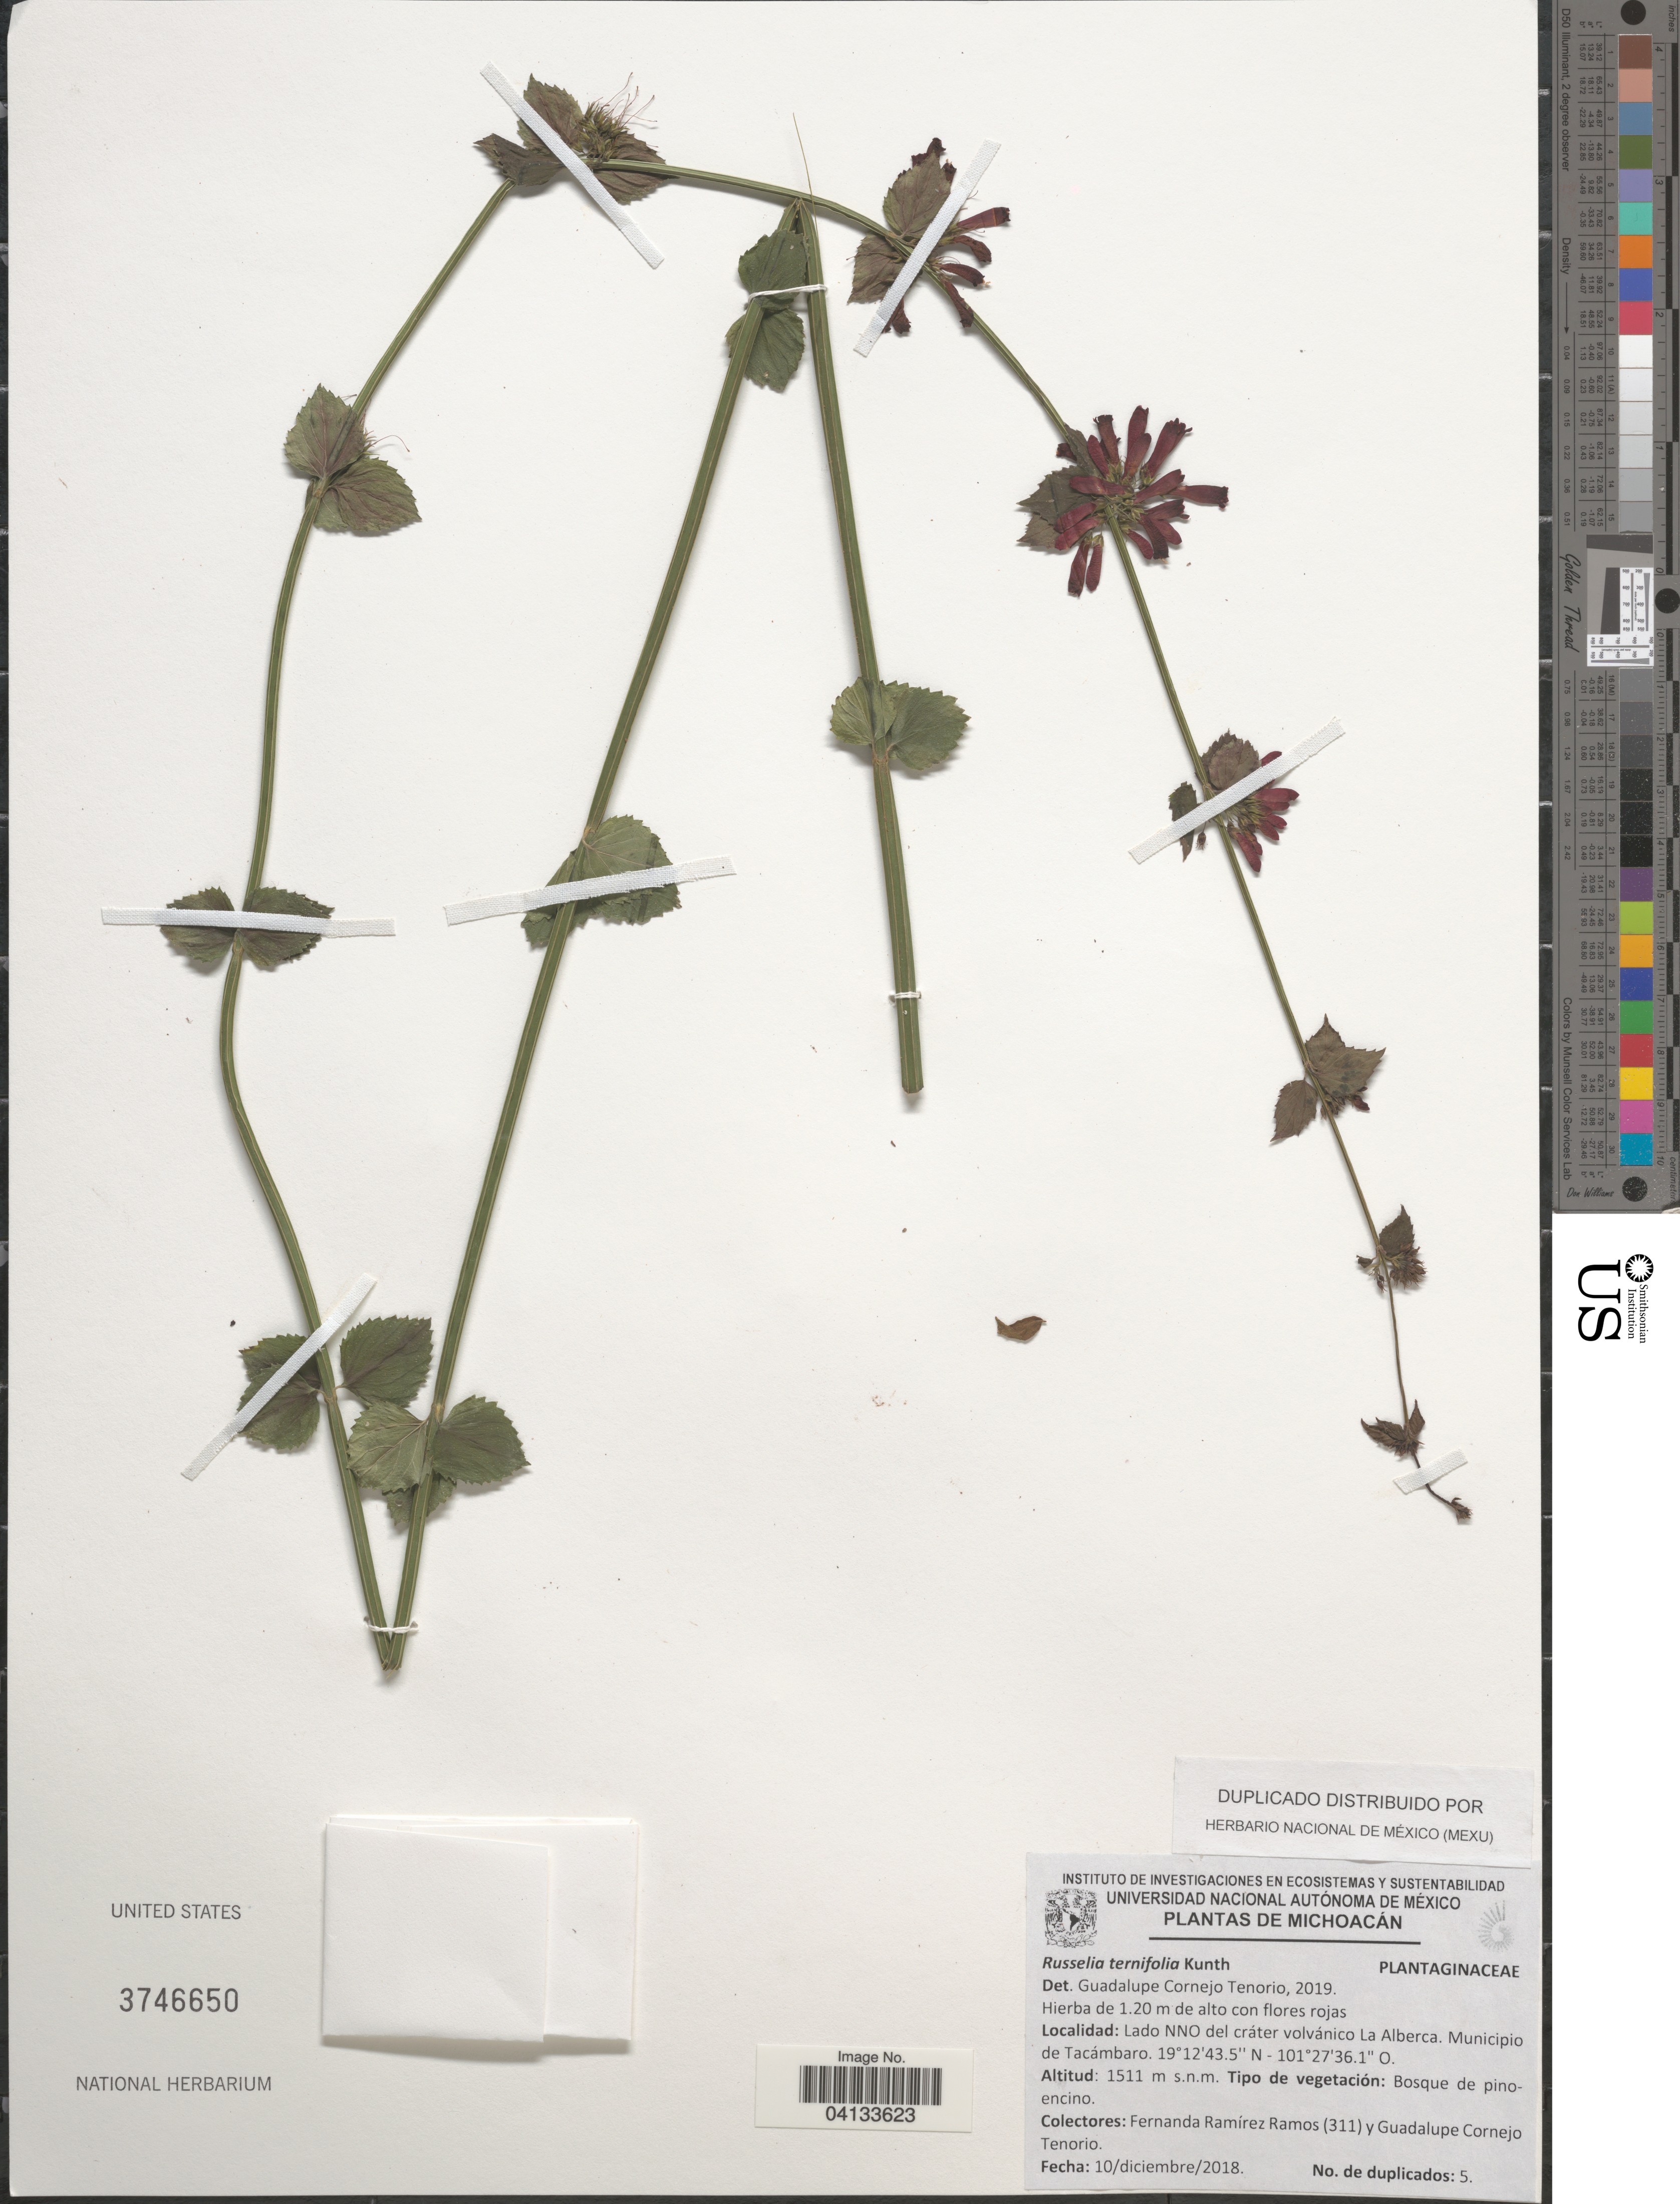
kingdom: Plantae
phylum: Tracheophyta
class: Magnoliopsida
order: Lamiales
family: Plantaginaceae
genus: Russelia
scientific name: Russelia ternifolia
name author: Kunth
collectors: F. Ramirez R. & G. Cornejo Tenorio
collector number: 311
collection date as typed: Transcribed d/m/y: 10/12/2018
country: Mexico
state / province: Michoacán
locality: Lado NNO del cráter volvánico La Alberca. Municipio de Tacámbaro.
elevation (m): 1511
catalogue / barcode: US 3746650